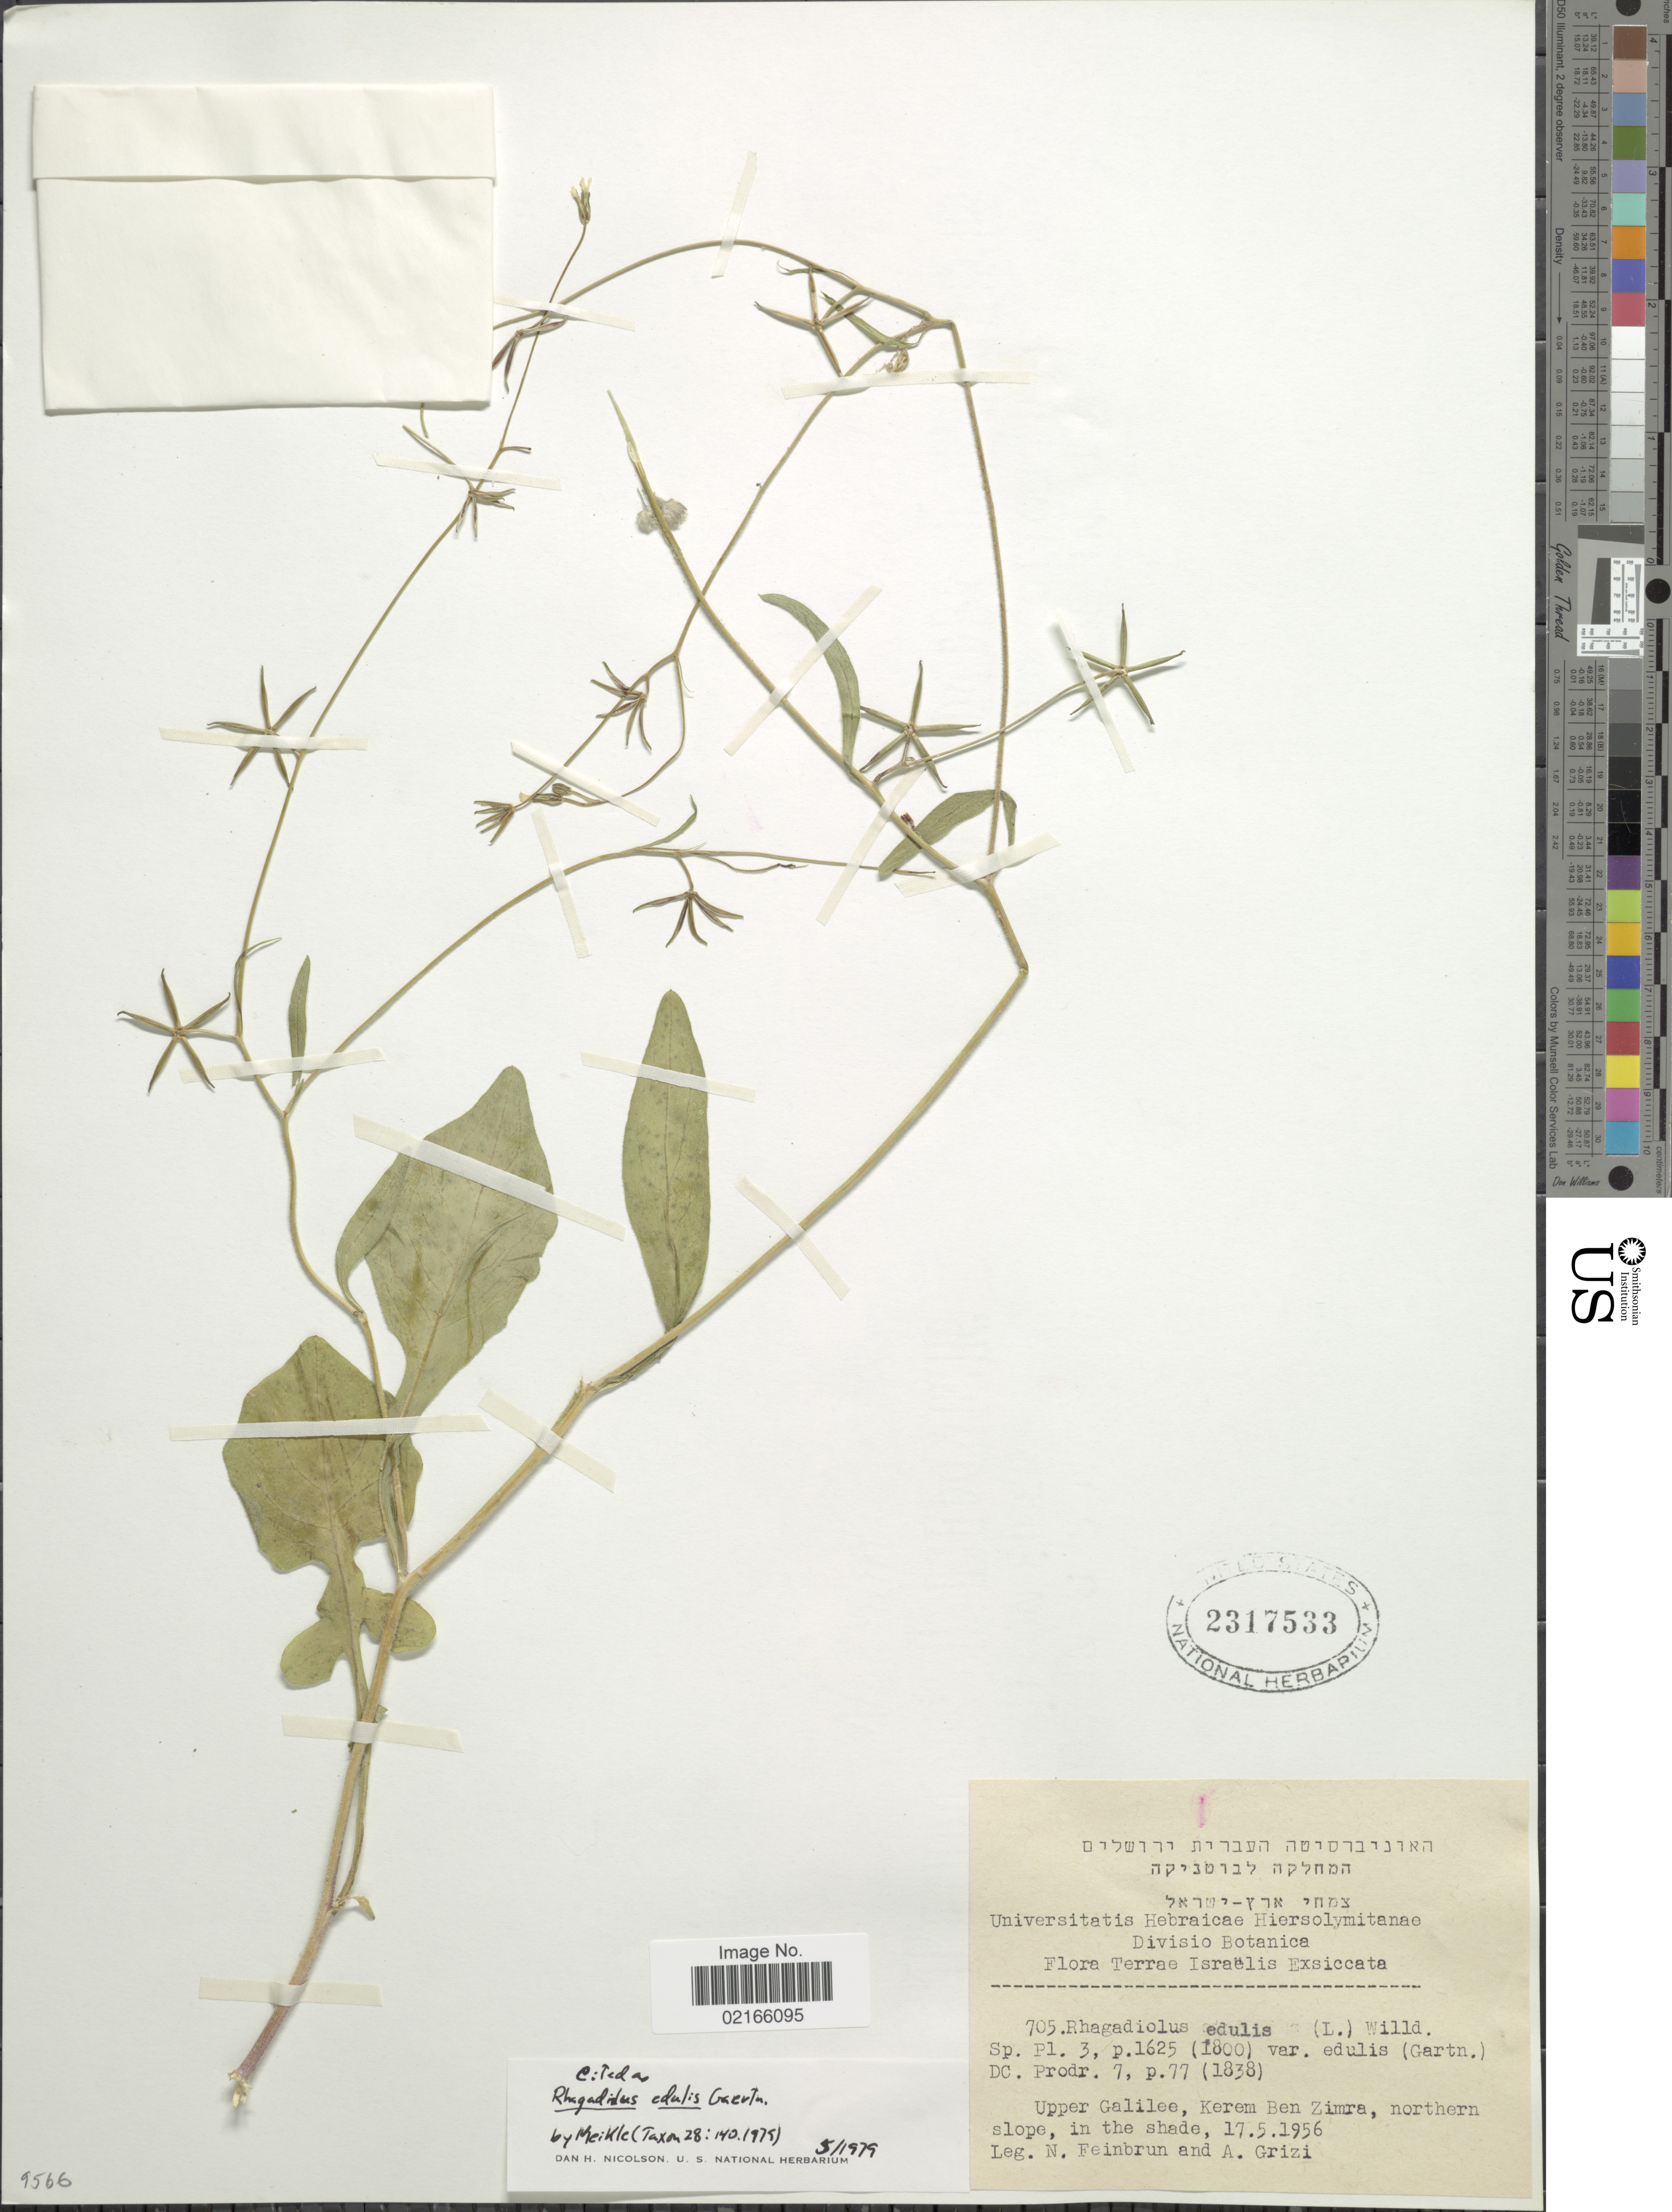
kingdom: Plantae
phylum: Tracheophyta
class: Magnoliopsida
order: Asterales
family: Asteraceae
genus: Rhagadiolus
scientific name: Rhagadiolus edulis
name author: Gaertn.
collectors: N. Feinbrun & A. Grizi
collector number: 705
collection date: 1956-05-17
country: Israel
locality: Terrae Israelis, upper Galilee, Kerem Ben Zimra, northern slope, in the shade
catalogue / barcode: US 2317533